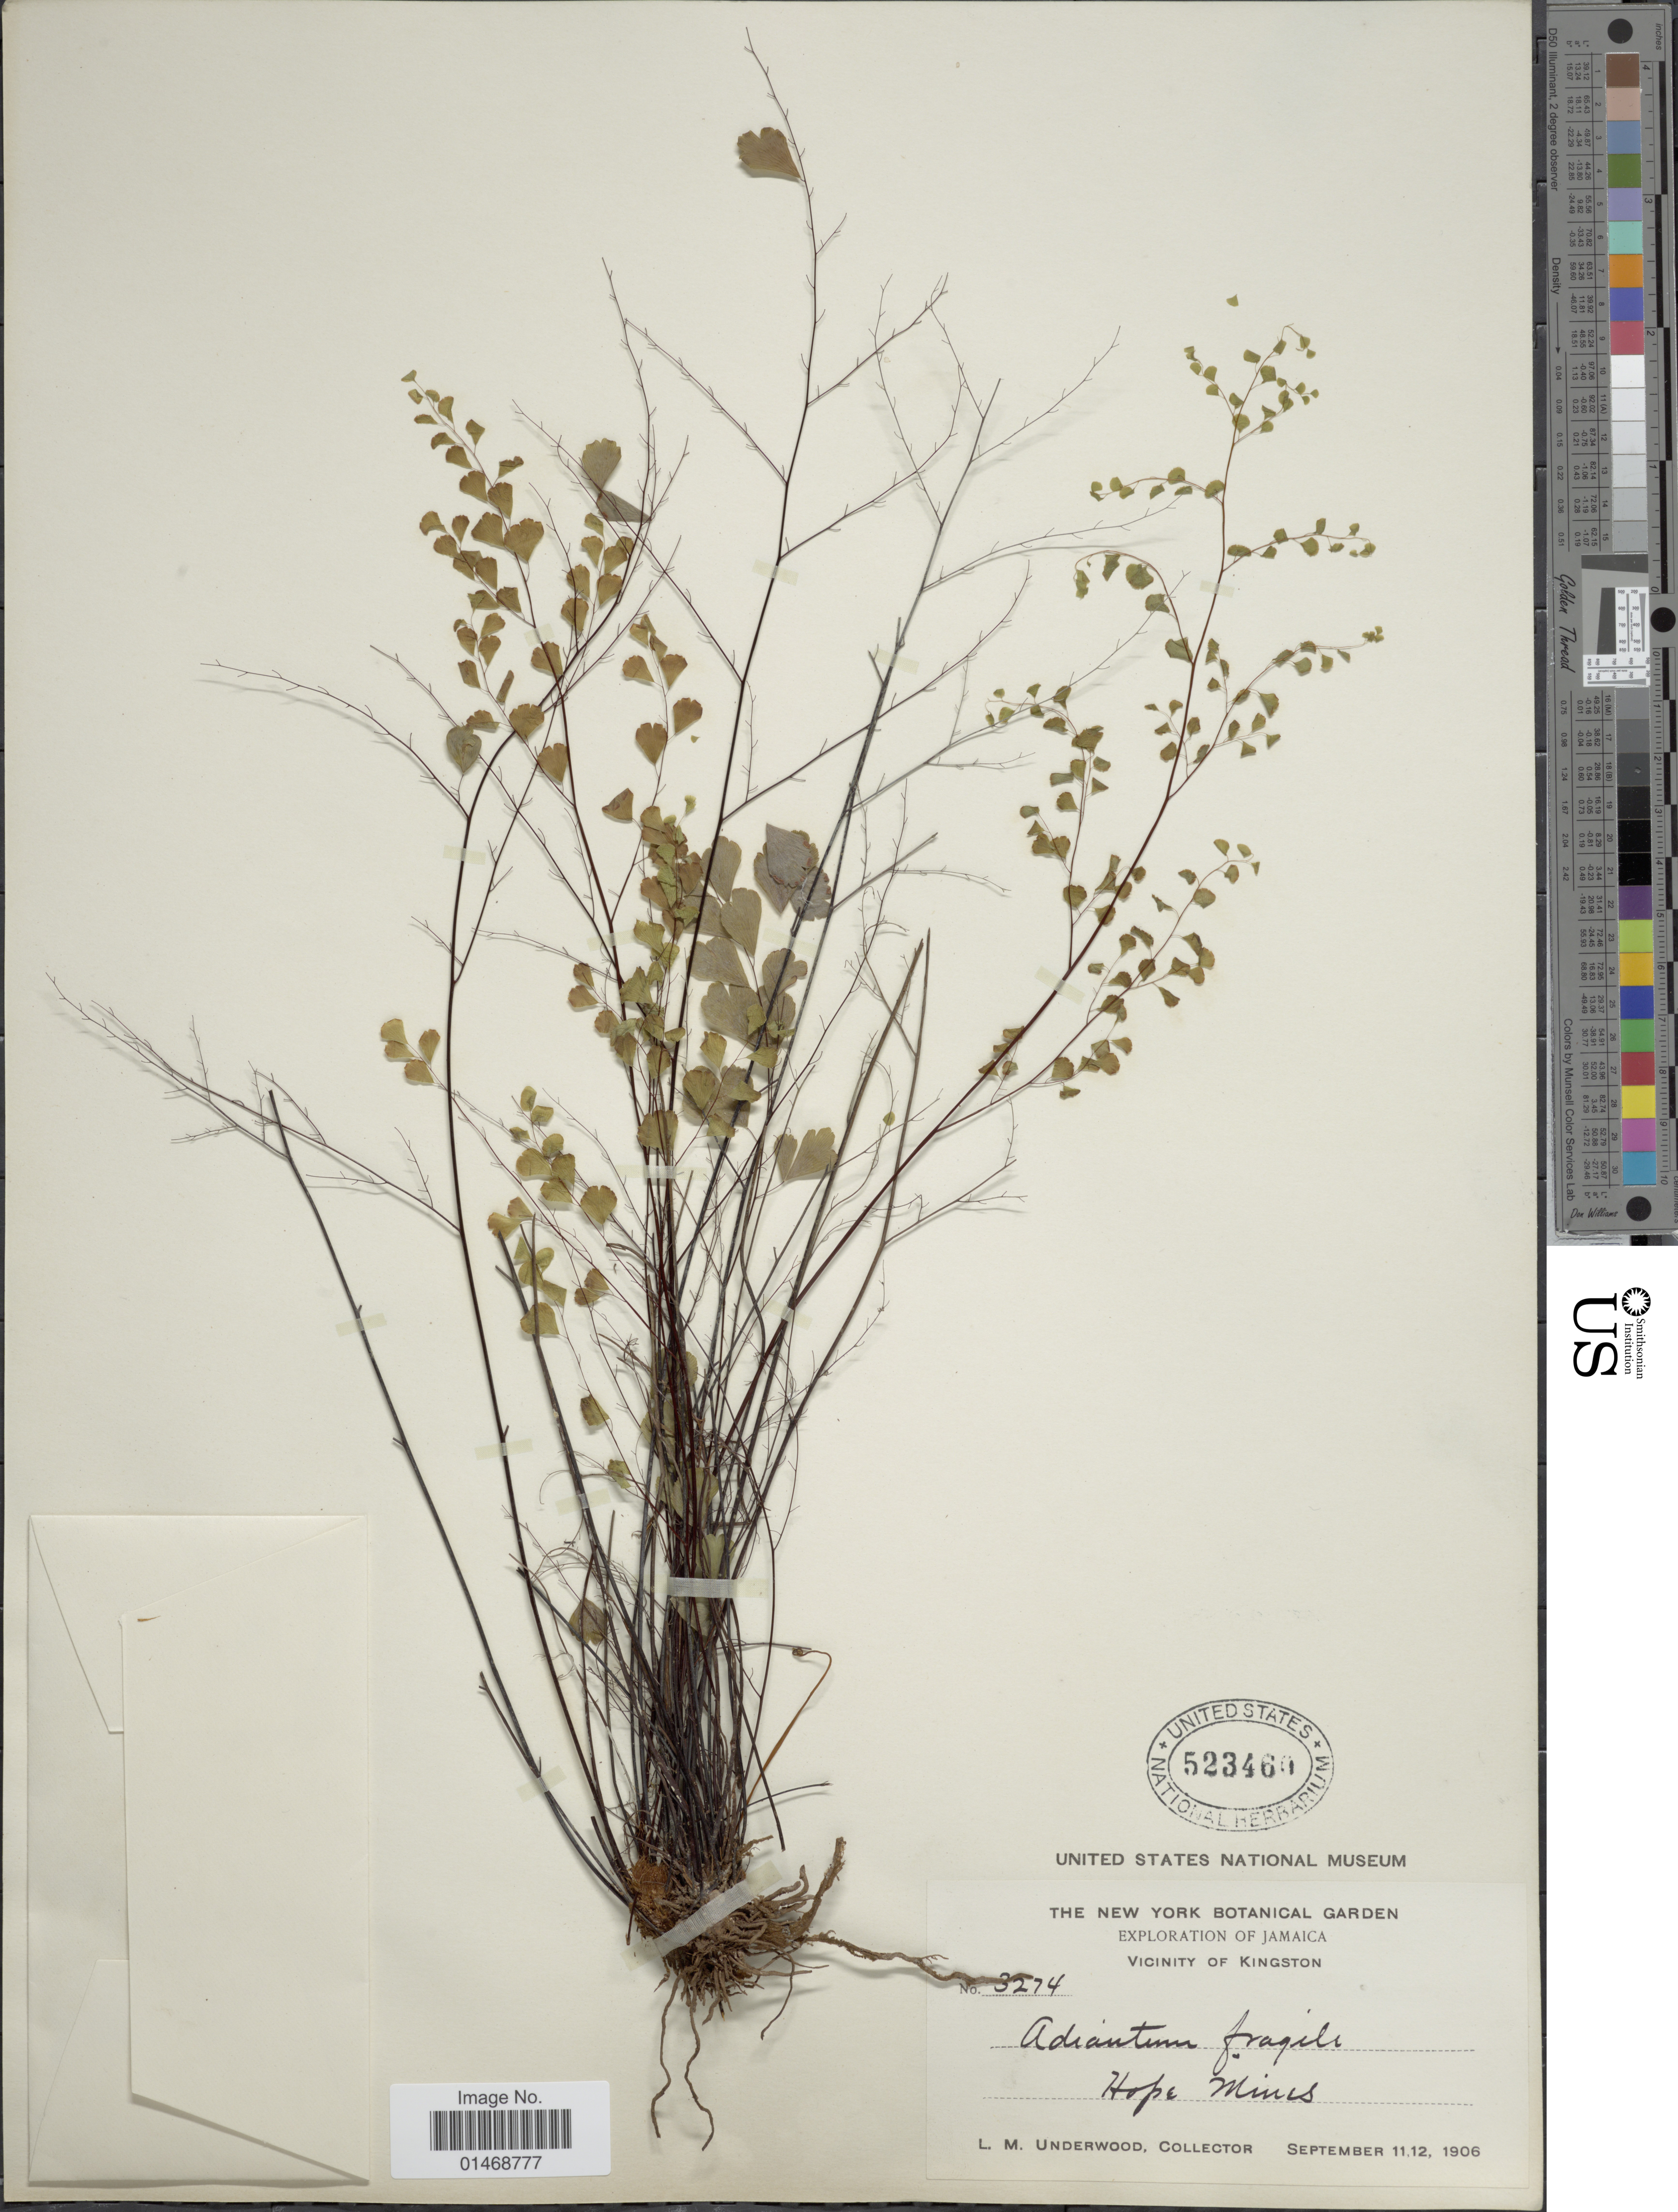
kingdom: Plantae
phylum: Tracheophyta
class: Polypodiopsida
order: Polypodiales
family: Pteridaceae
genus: Adiantum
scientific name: Adiantum fragile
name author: Sw.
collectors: L. M. Underwood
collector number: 3274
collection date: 1906-09-11/1906-09-12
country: Jamaica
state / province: Kingston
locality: Vicinity of Kingston, Hope Mines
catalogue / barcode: US 523460